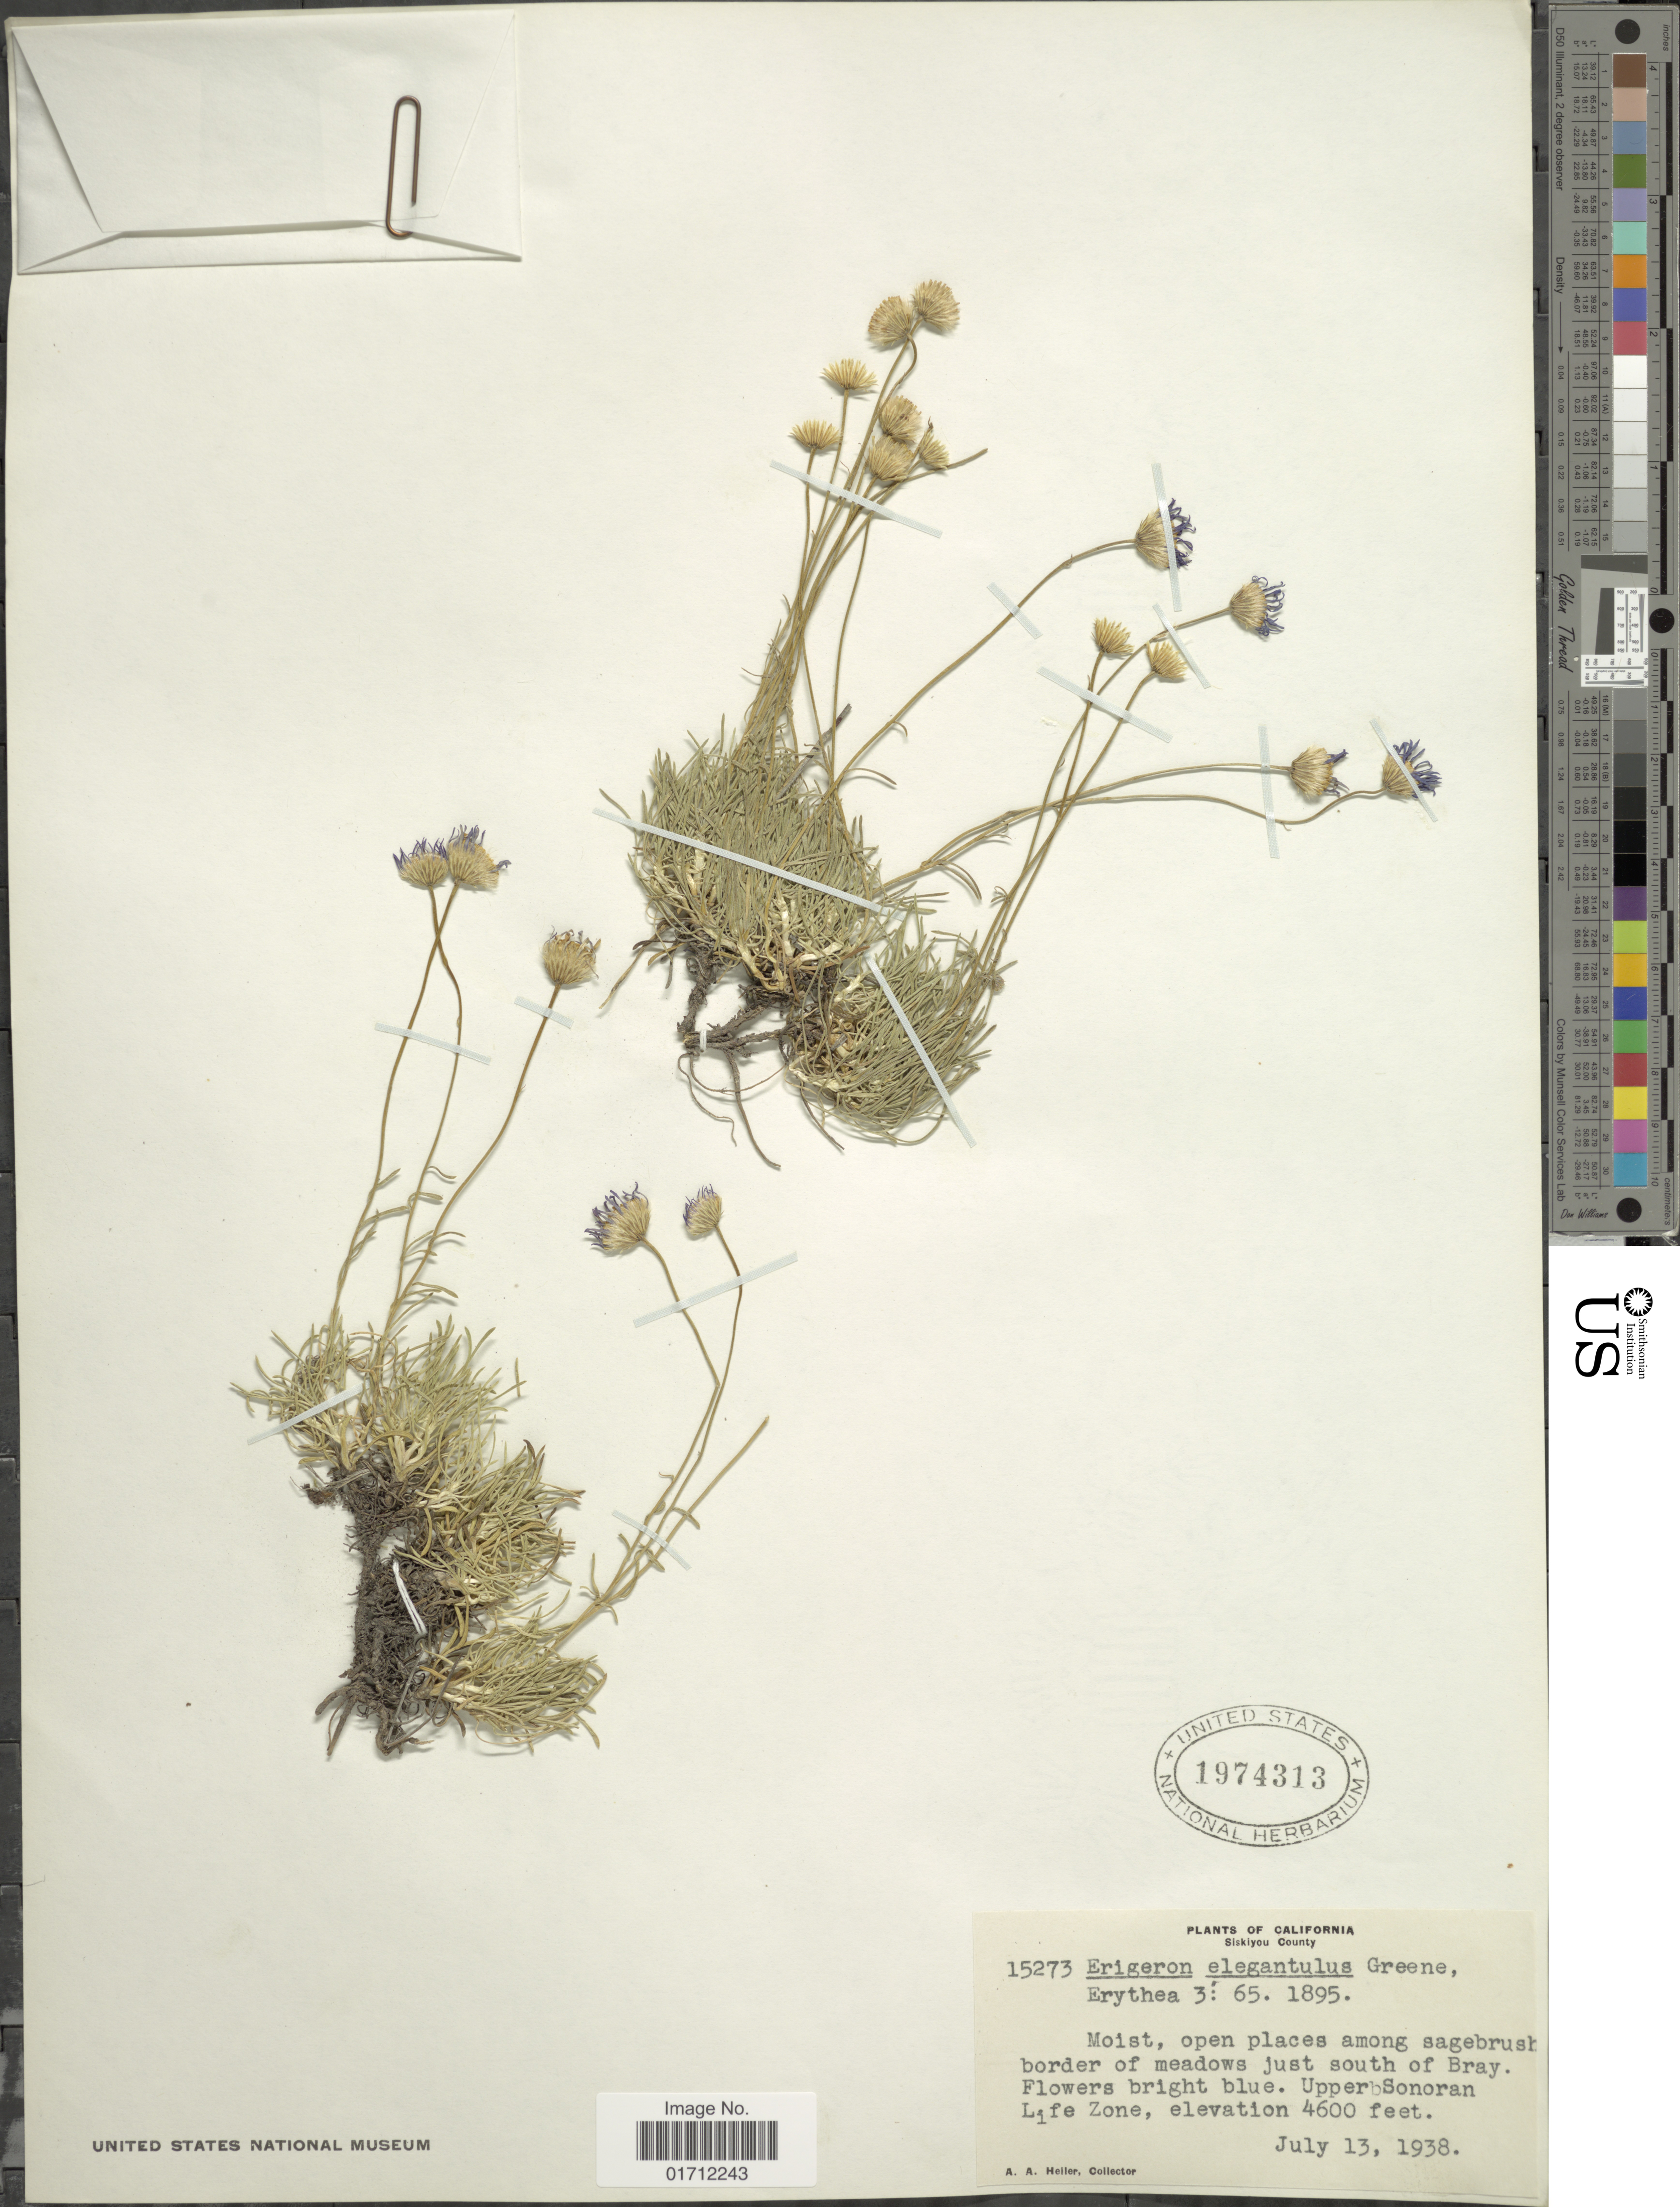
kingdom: Plantae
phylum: Tracheophyta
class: Magnoliopsida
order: Asterales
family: Asteraceae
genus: Erigeron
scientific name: Erigeron elegantulus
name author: Greene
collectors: A. A. Heller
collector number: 15273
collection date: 1938-07-13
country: United States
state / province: California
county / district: Siskiyou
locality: Siskiyou County, among sagebrush border of meadows, just south of Bray. Upper Sonoran Life Zone.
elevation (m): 1402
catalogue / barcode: US 1974313